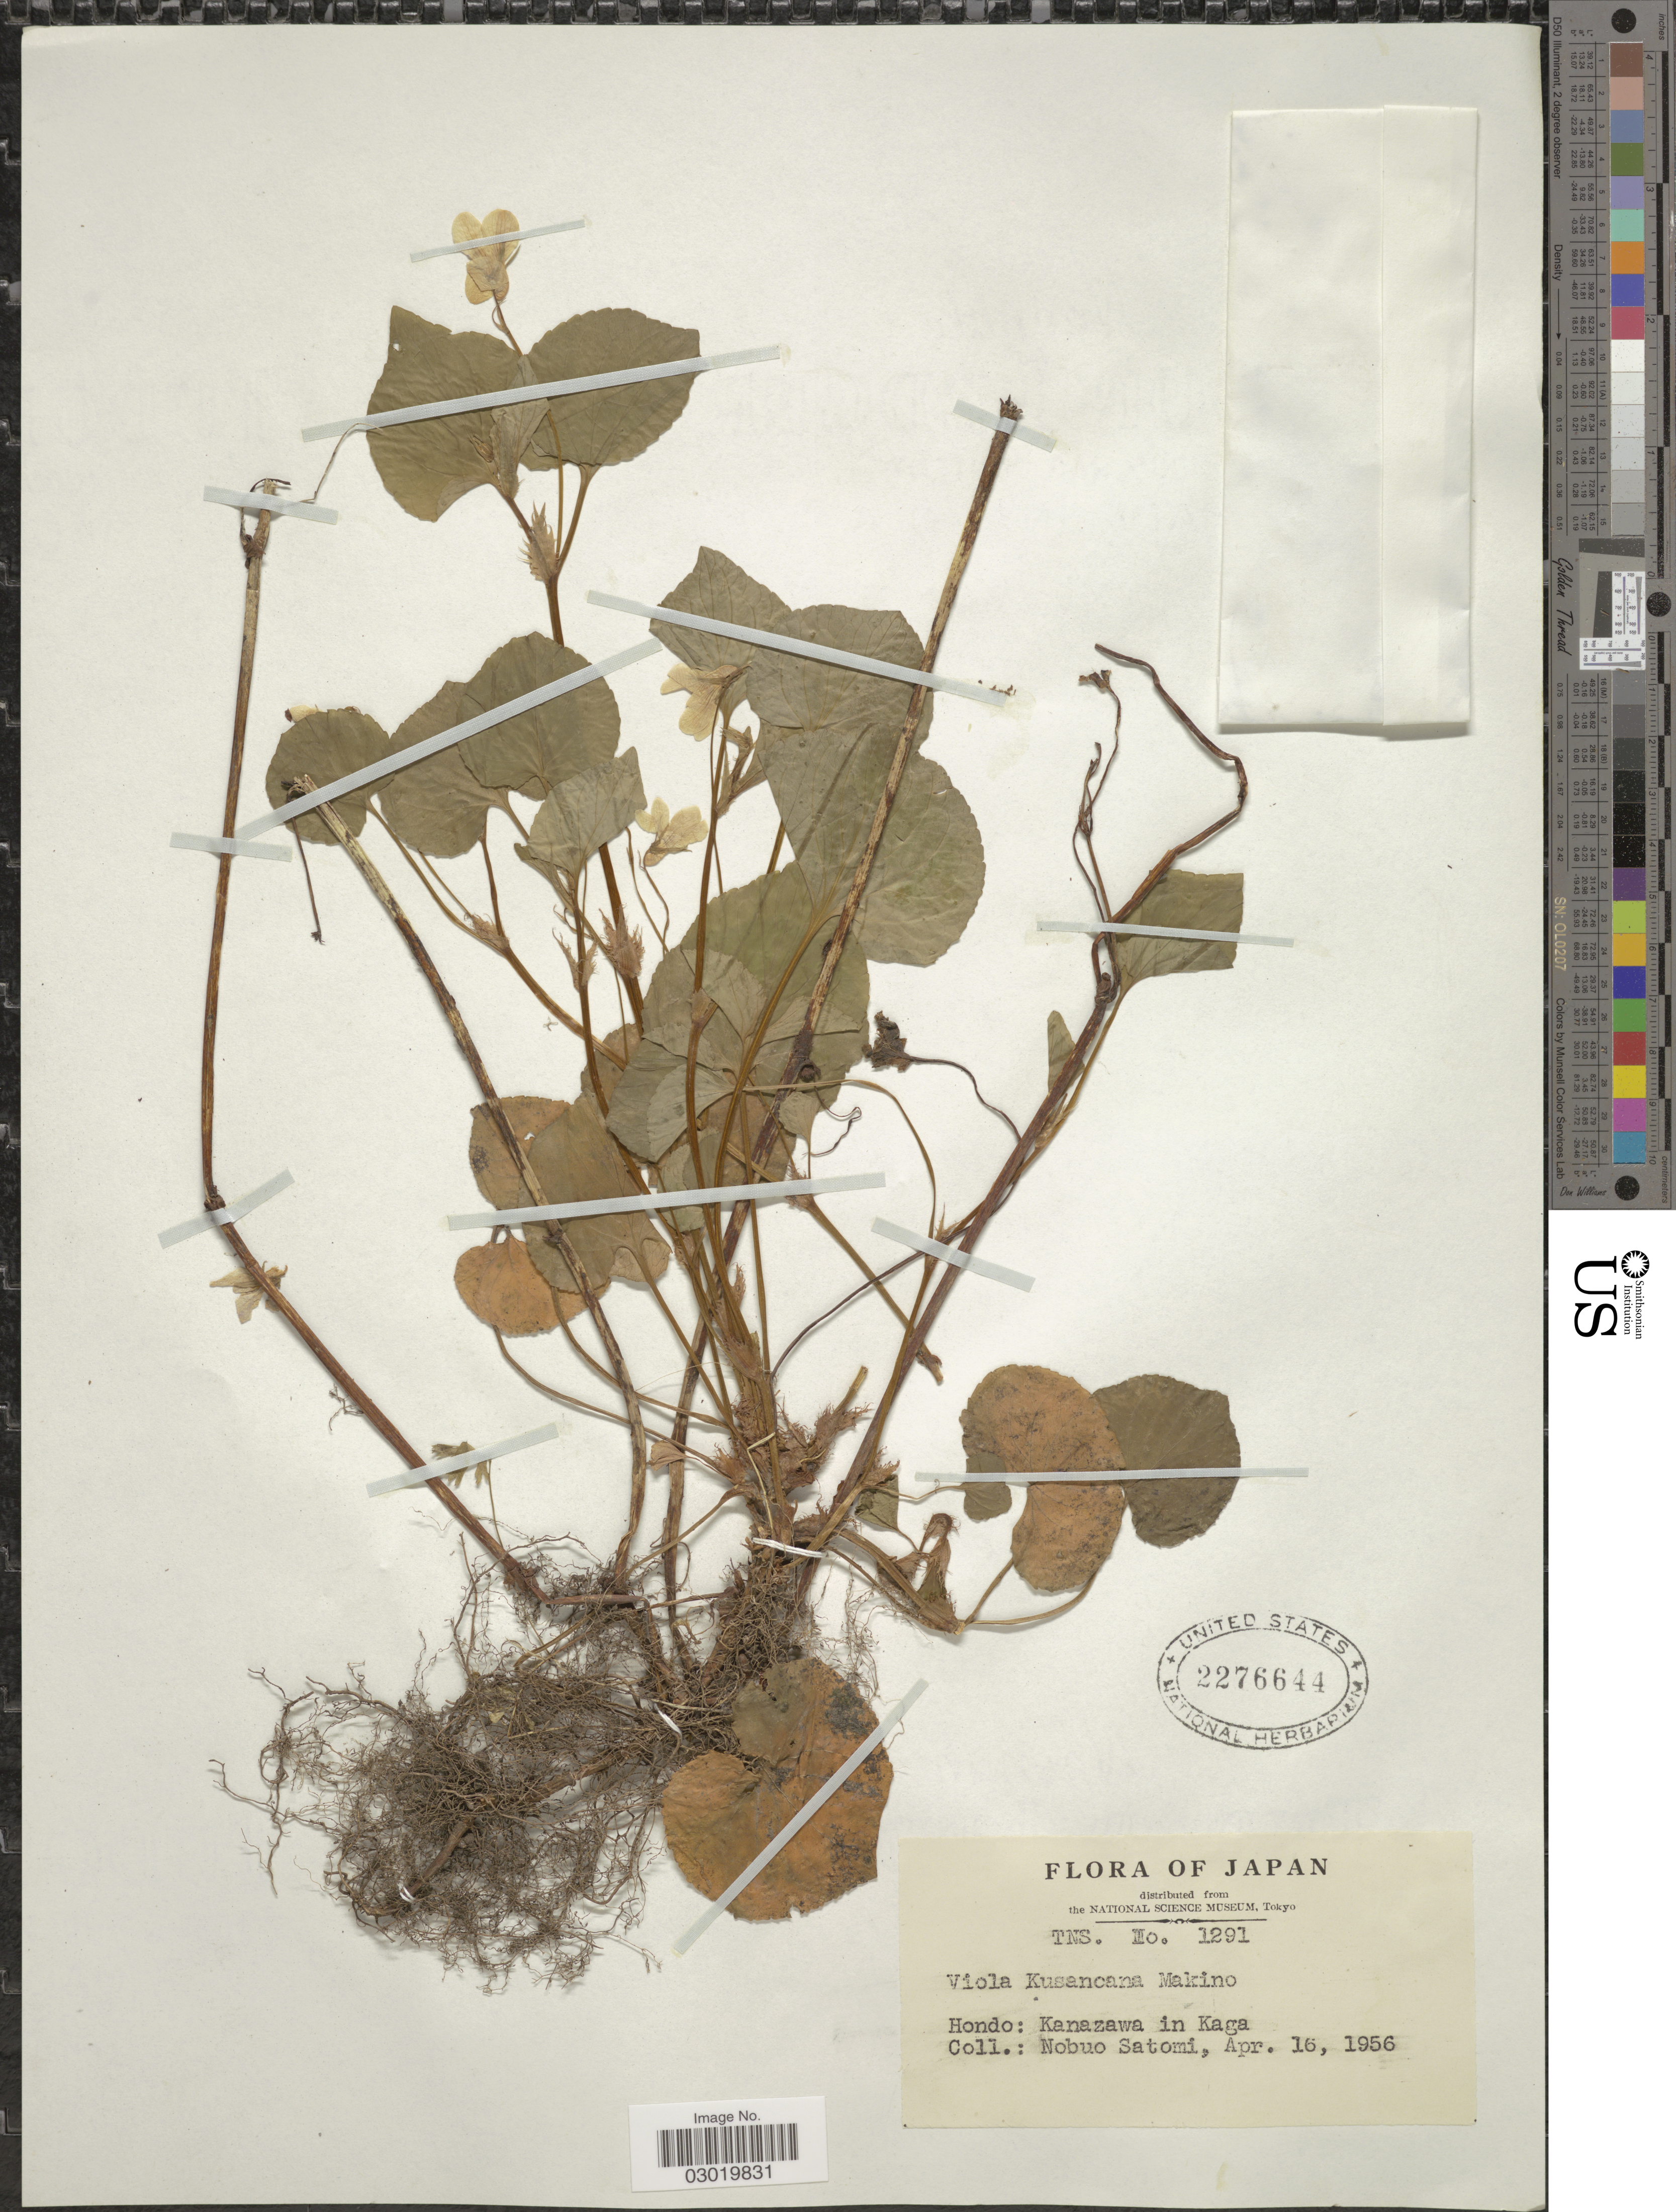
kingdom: Plantae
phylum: Tracheophyta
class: Magnoliopsida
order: Malpighiales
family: Violaceae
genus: Viola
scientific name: Viola kusanoana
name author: Makino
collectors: N. Satomi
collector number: TNS1291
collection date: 1956-04-16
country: Japan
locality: Hondo: Kanazawa in Kaga.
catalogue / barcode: US 2276644